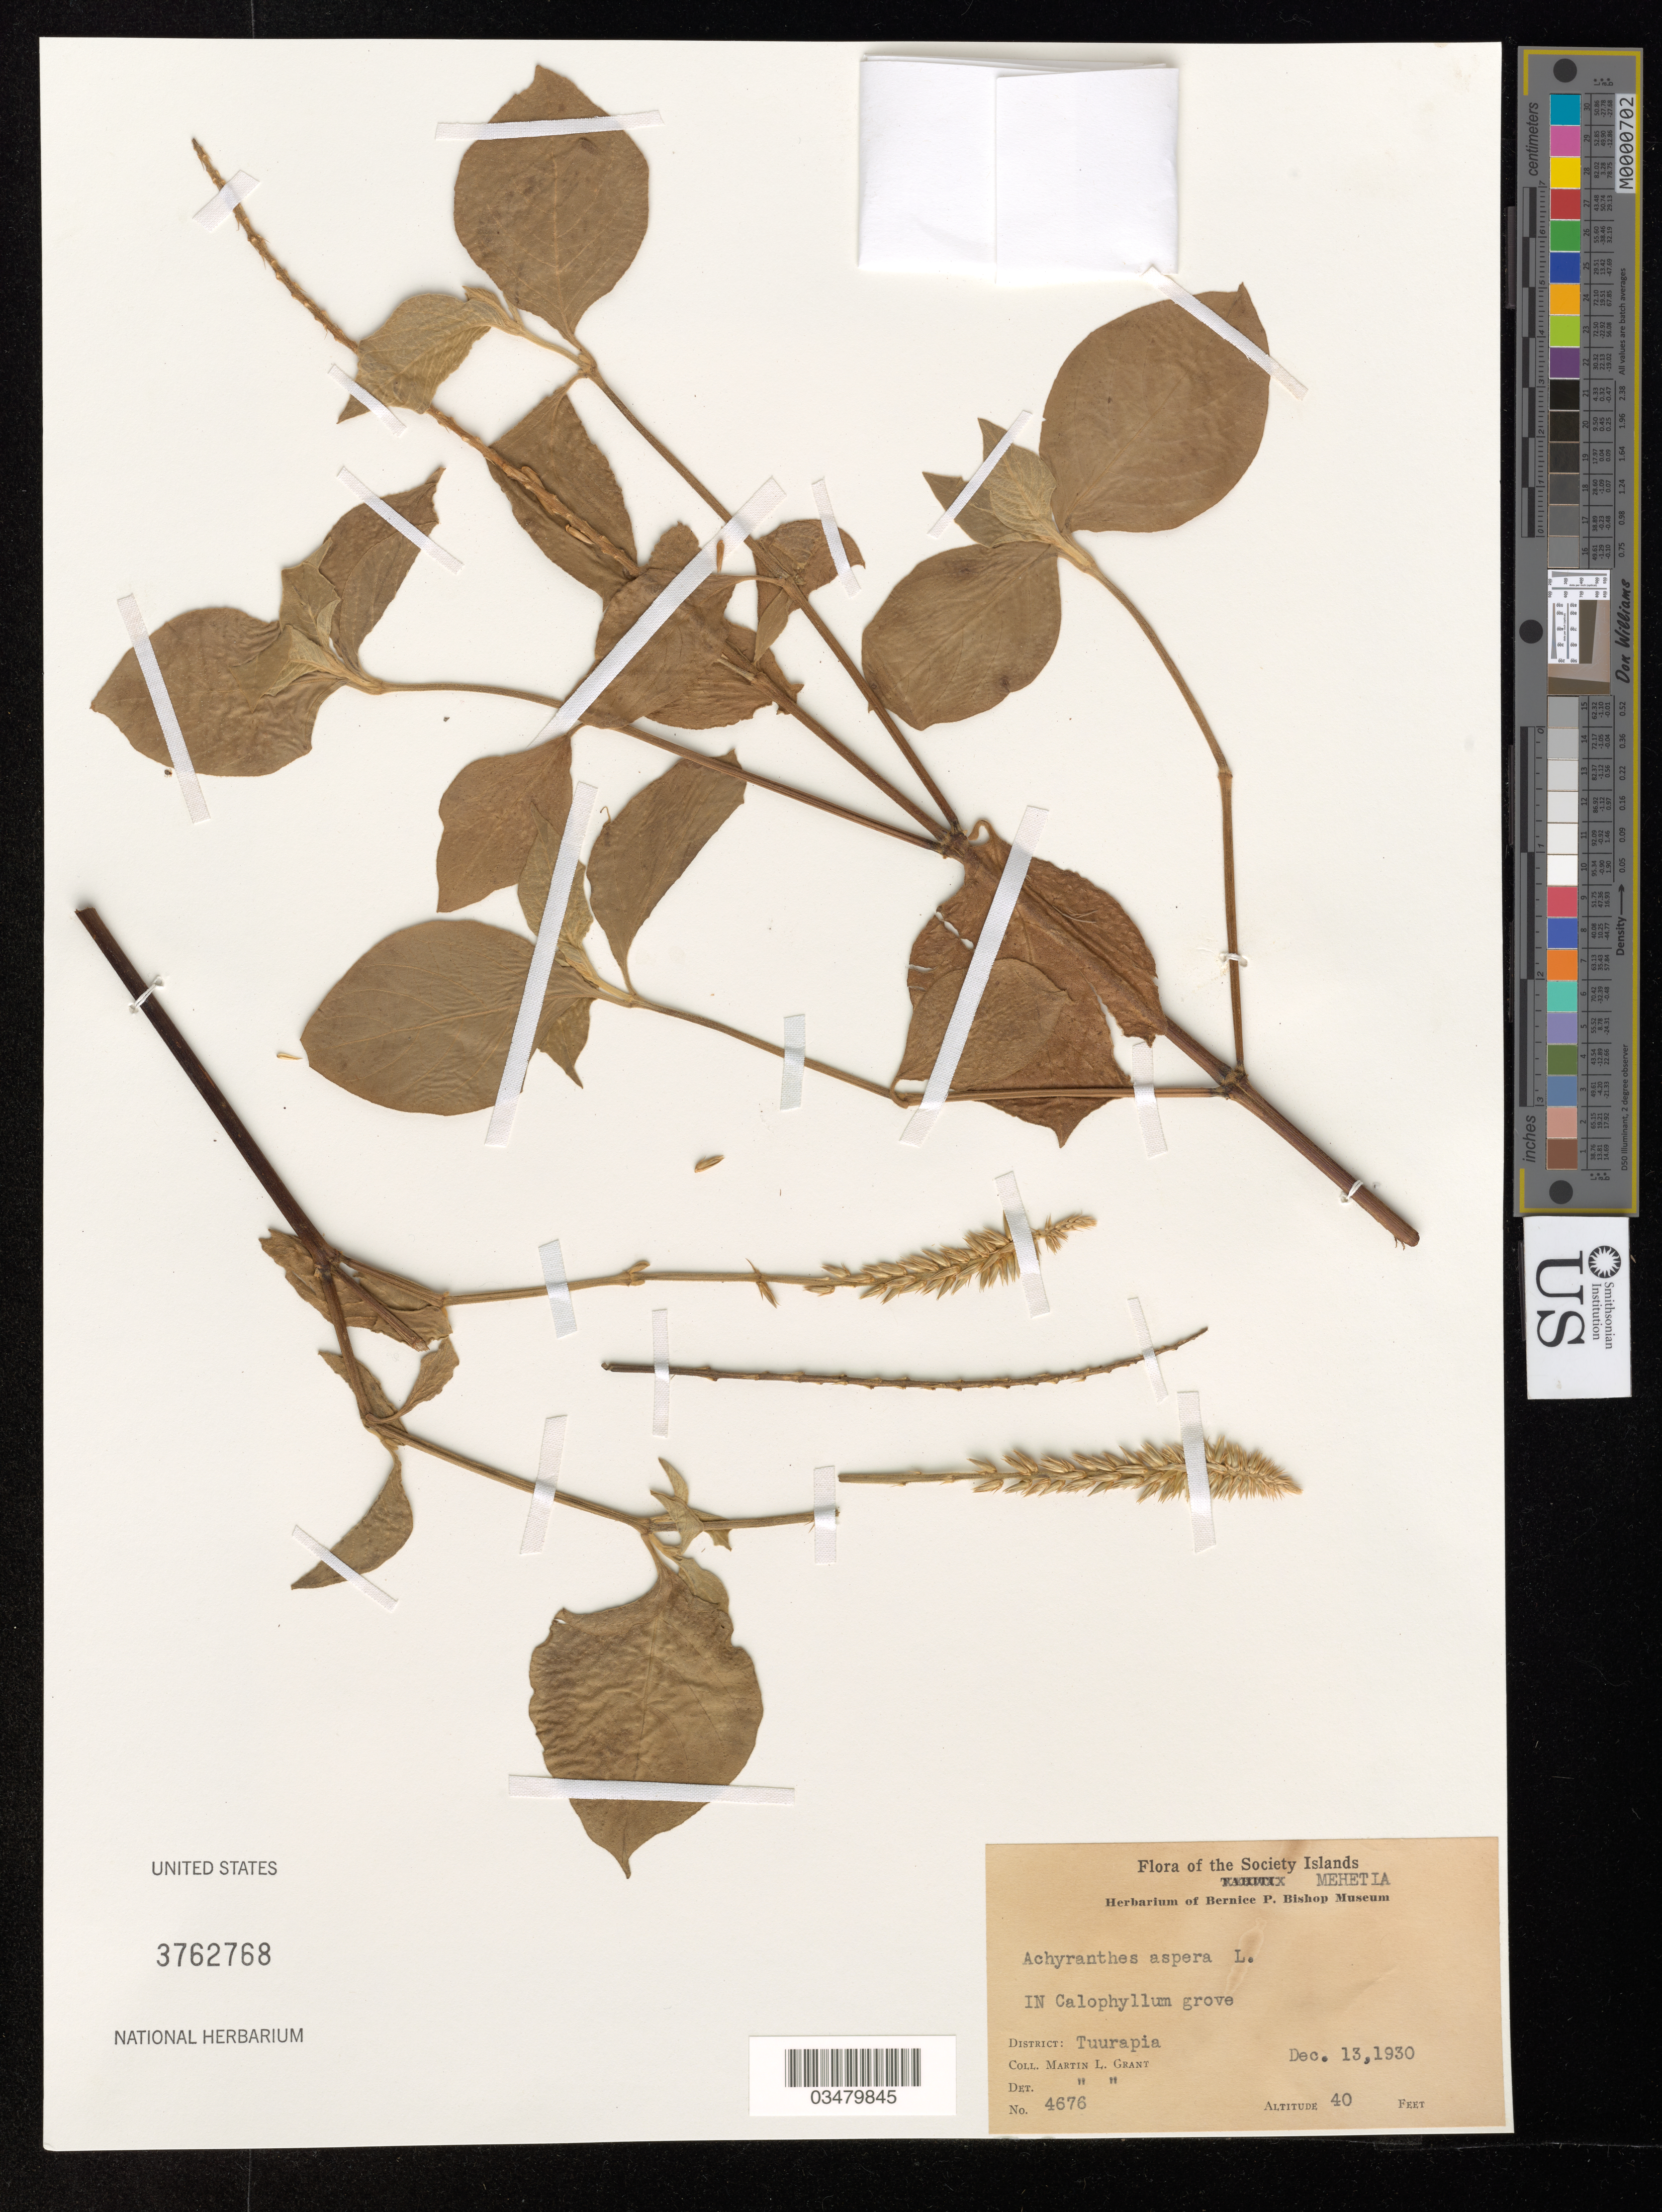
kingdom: Plantae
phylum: Tracheophyta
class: Magnoliopsida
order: Caryophyllales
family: Amaranthaceae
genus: Achyranthes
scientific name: Achyranthes aspera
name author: L.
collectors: M. L. Grant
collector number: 4676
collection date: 1930-12-13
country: French Polynesia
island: Mehetia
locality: Society Islands, Dist. Tuurapia.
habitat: Grove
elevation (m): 12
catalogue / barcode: US 3762768